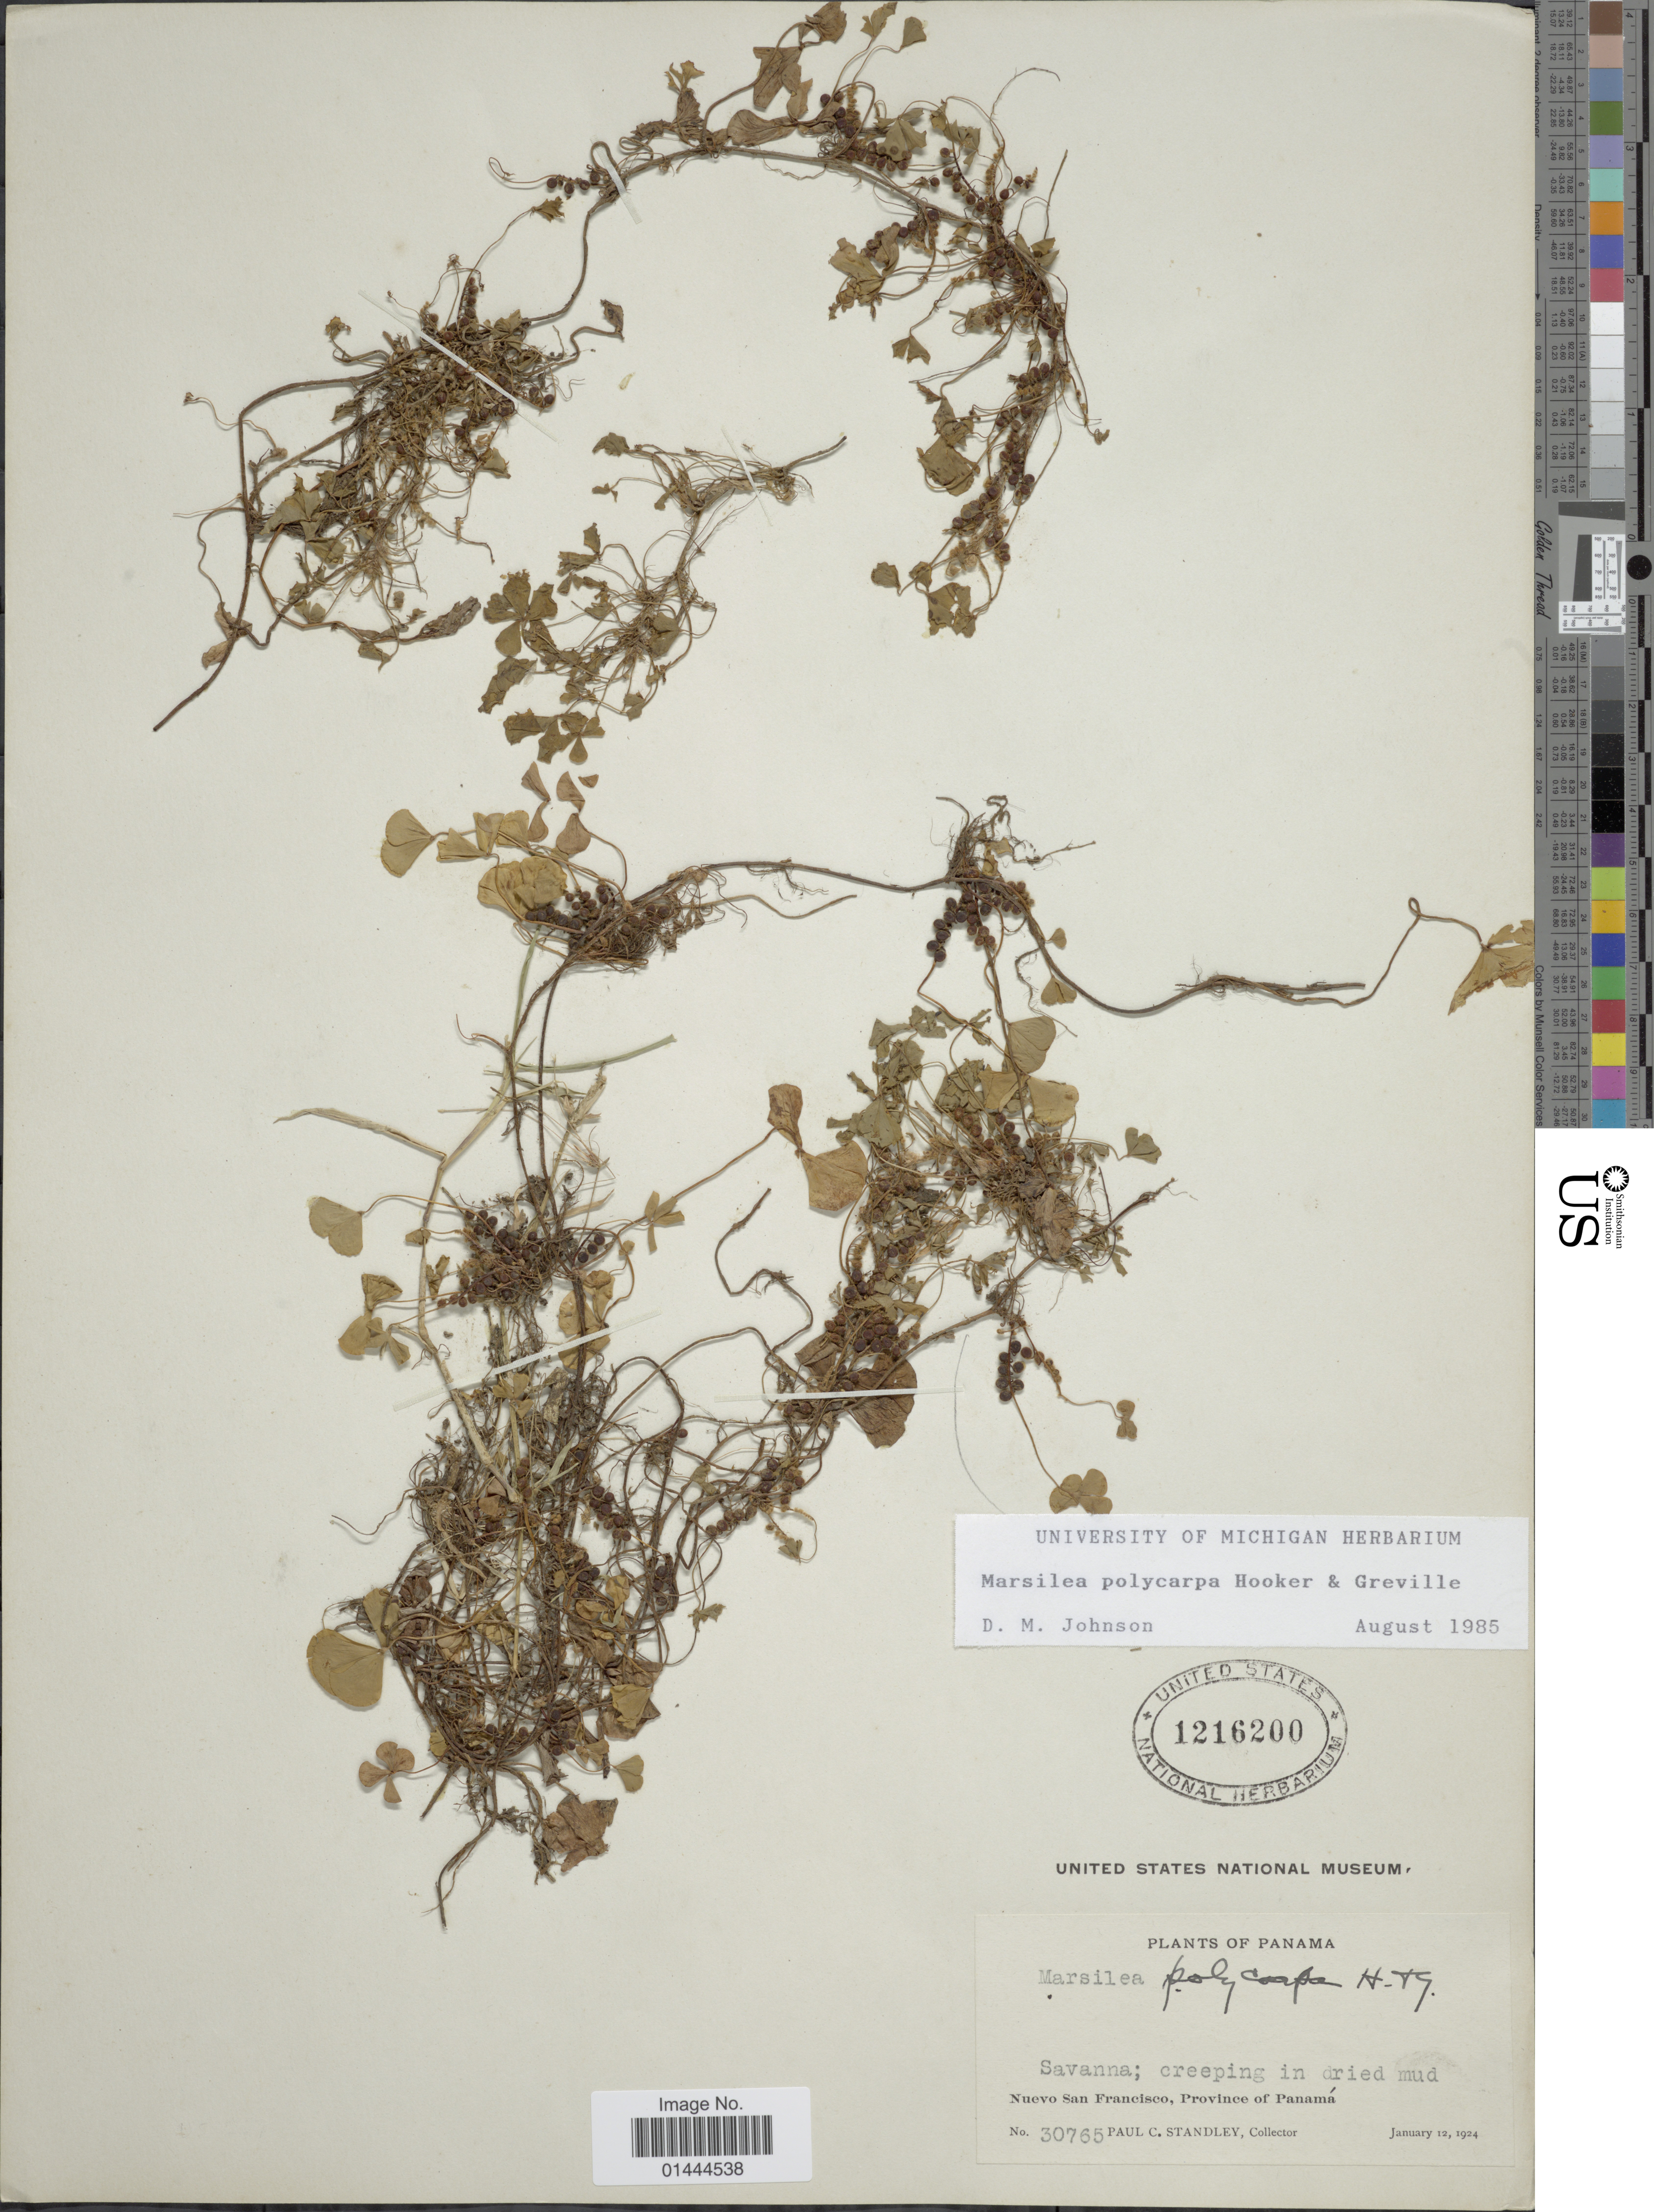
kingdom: Plantae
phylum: Tracheophyta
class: Polypodiopsida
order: Salviniales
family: Marsileaceae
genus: Marsilea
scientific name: Marsilea polycarpa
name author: Hook. & Grev.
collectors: P. C. Standley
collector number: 30765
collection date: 1924-01-12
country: Panama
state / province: Panamá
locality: Nuevo San Francisco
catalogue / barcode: US 1216200